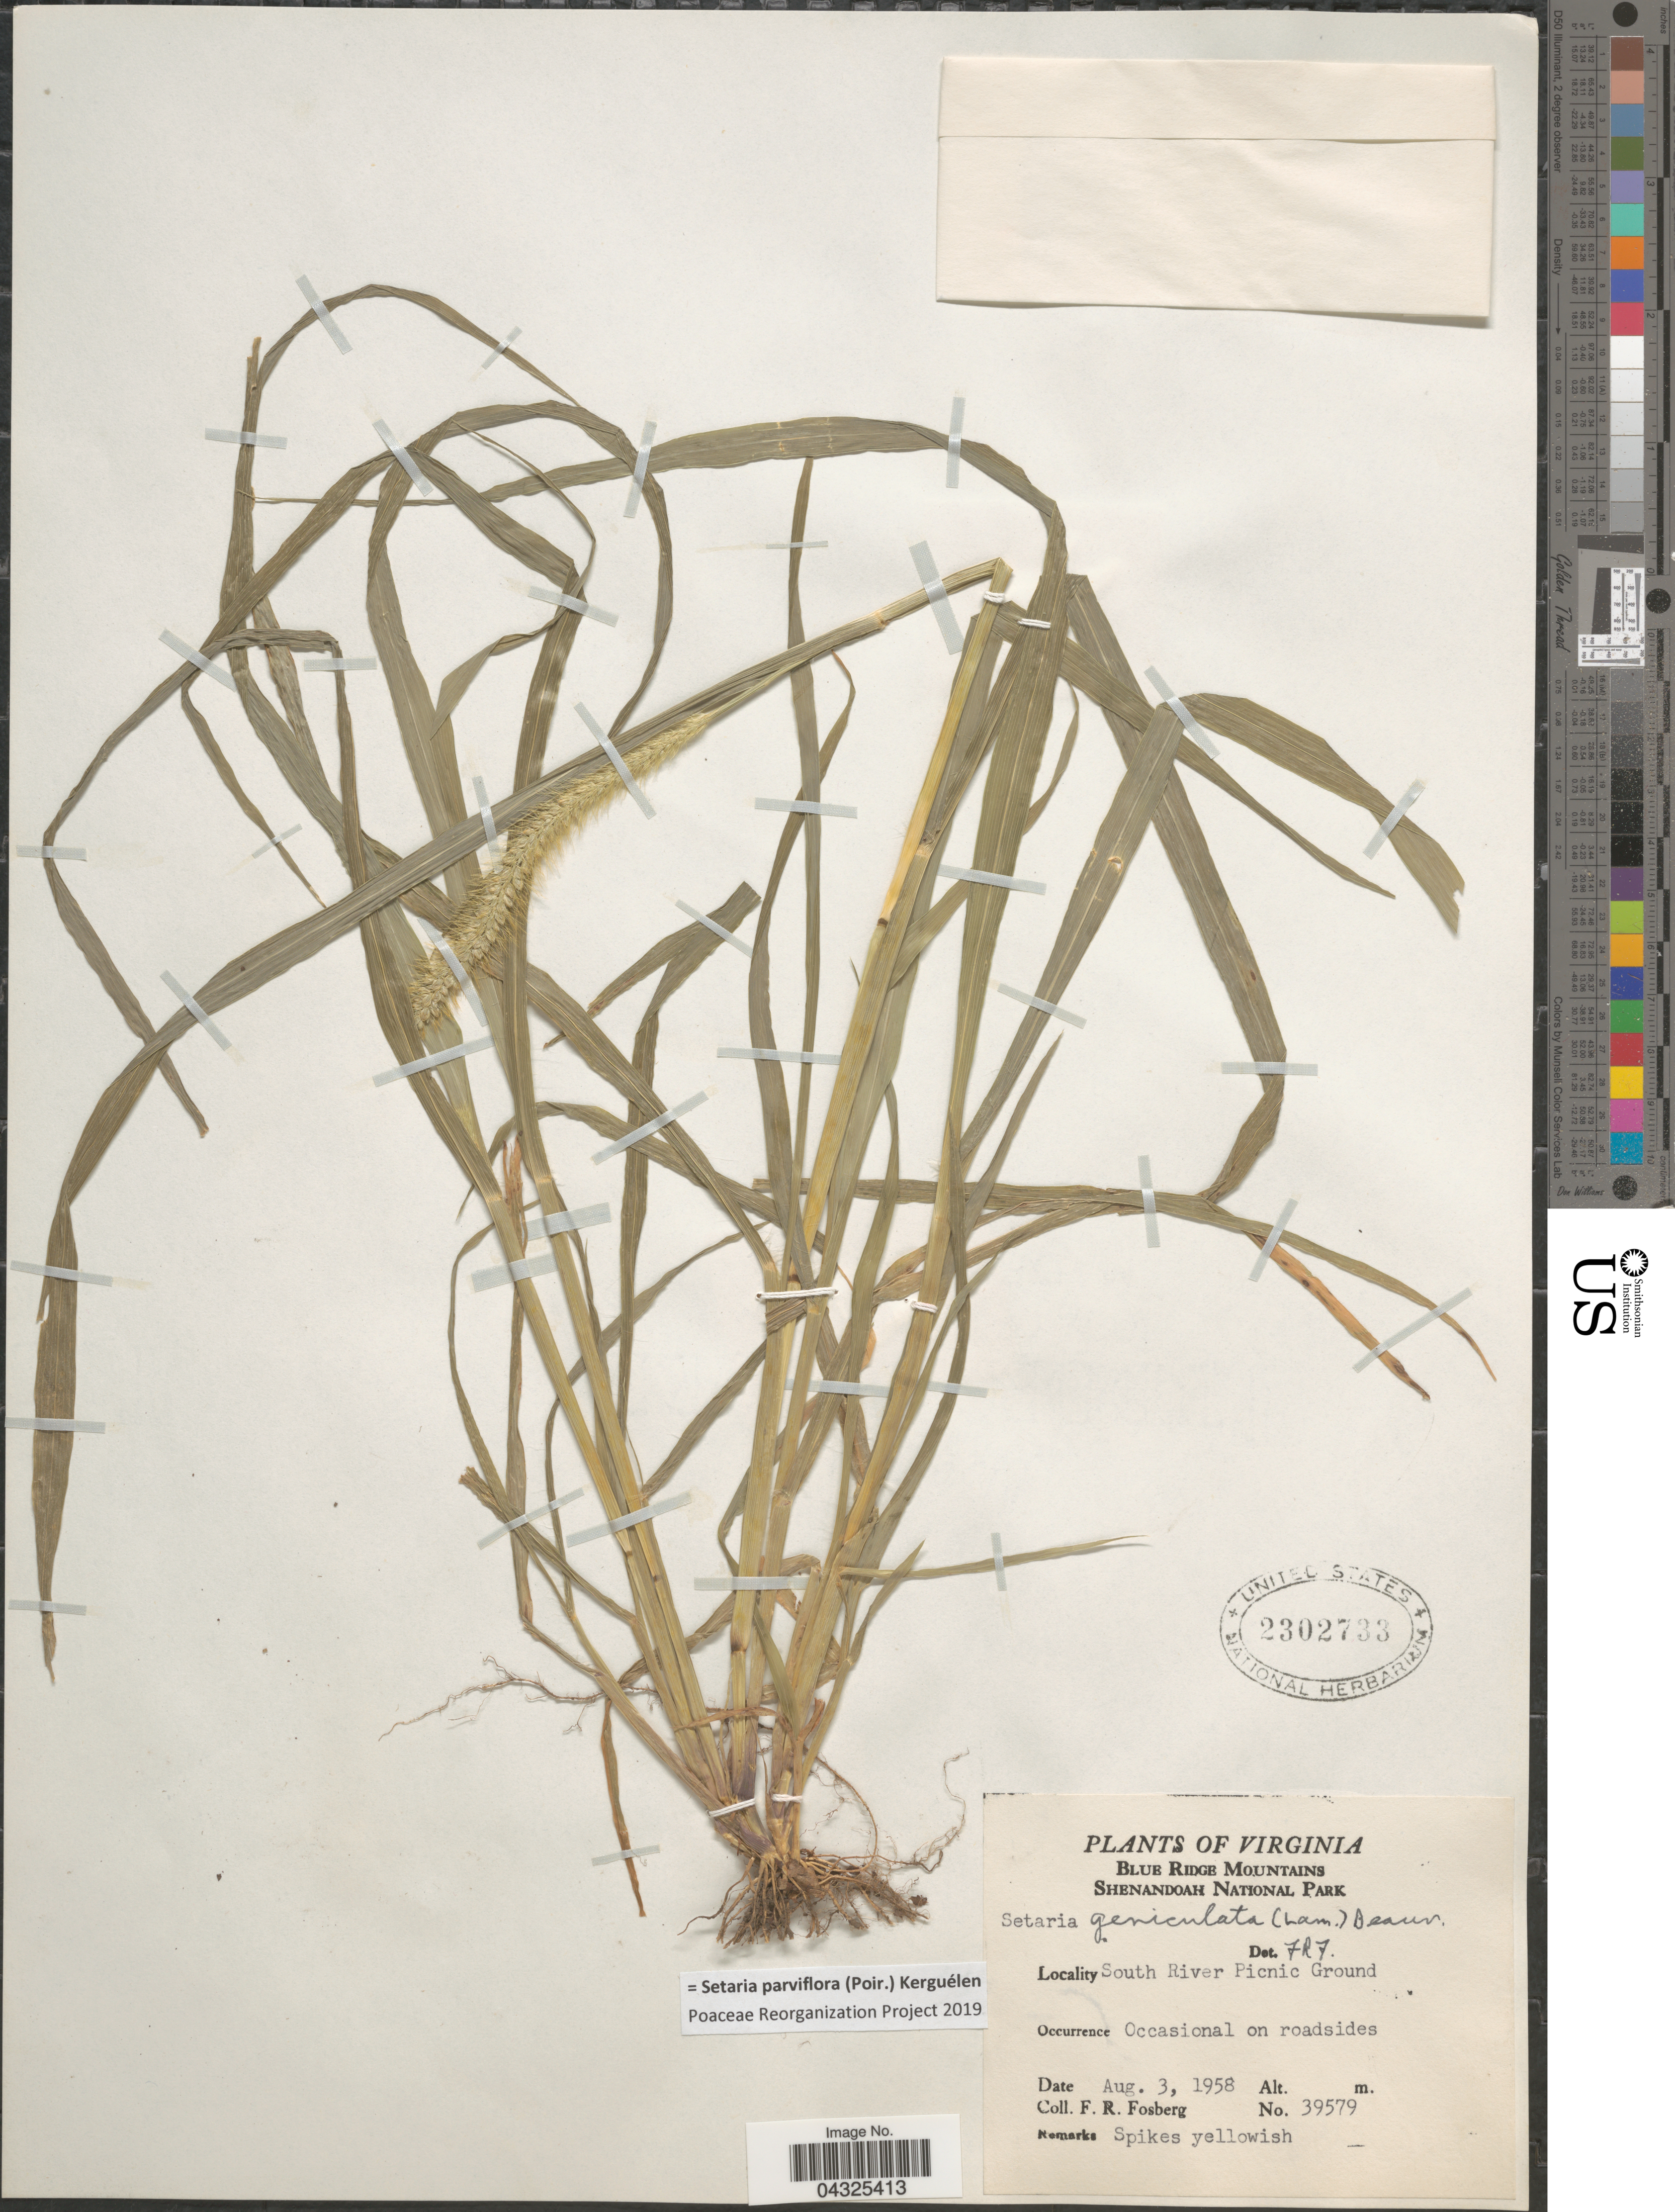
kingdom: Plantae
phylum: Tracheophyta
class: Liliopsida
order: Poales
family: Poaceae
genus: Setaria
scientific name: Setaria parviflora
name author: (Poir.) Kerguélen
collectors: F. R. Fosberg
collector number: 39579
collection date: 1958-08-03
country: United States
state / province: Virginia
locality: Blue Ridge Mountains. Shenandoah National Park. South River Picnic Ground.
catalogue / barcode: US 2302733